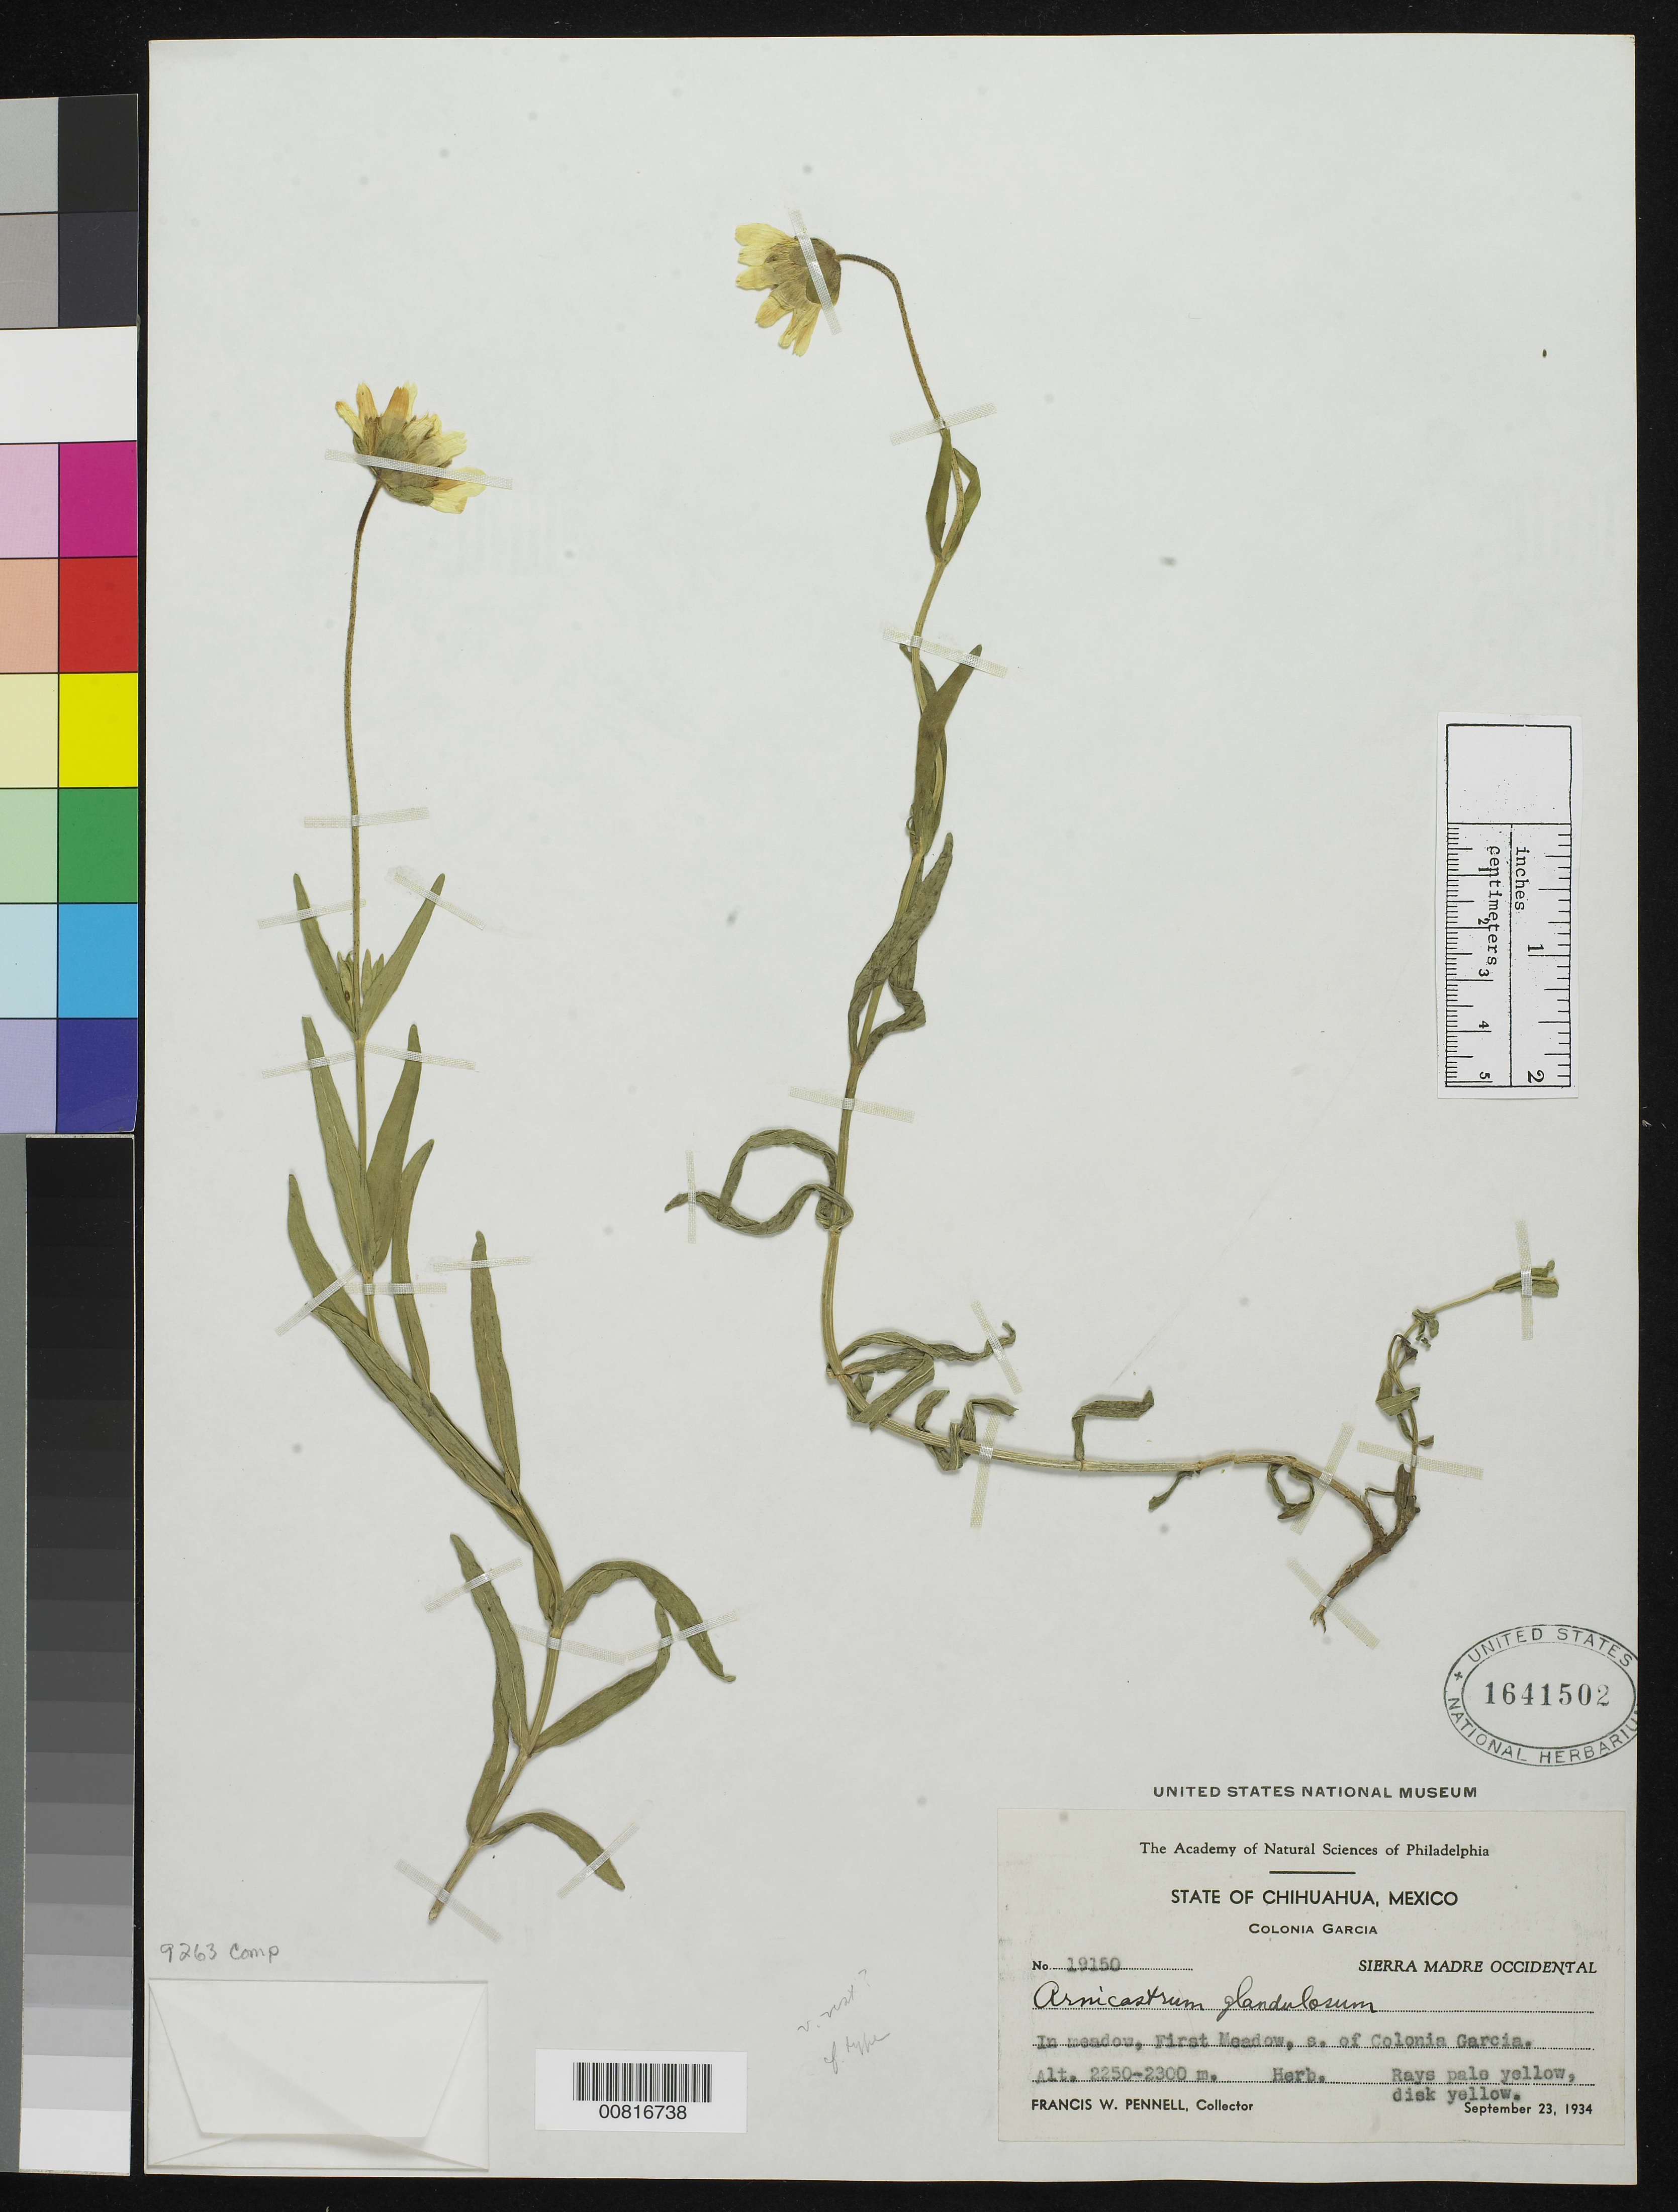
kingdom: Plantae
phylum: Tracheophyta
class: Magnoliopsida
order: Asterales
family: Asteraceae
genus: Arnicastrum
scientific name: Arnicastrum glandulosum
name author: Greenm.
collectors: F. W. Pennell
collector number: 19150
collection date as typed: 23 Sep 1934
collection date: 1934-09-23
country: Mexico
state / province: Chihuahua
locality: In the first meadow, S. of Colonia García, Sierra Madre Occidental, Chihuahua.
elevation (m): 2300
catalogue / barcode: US 1641502